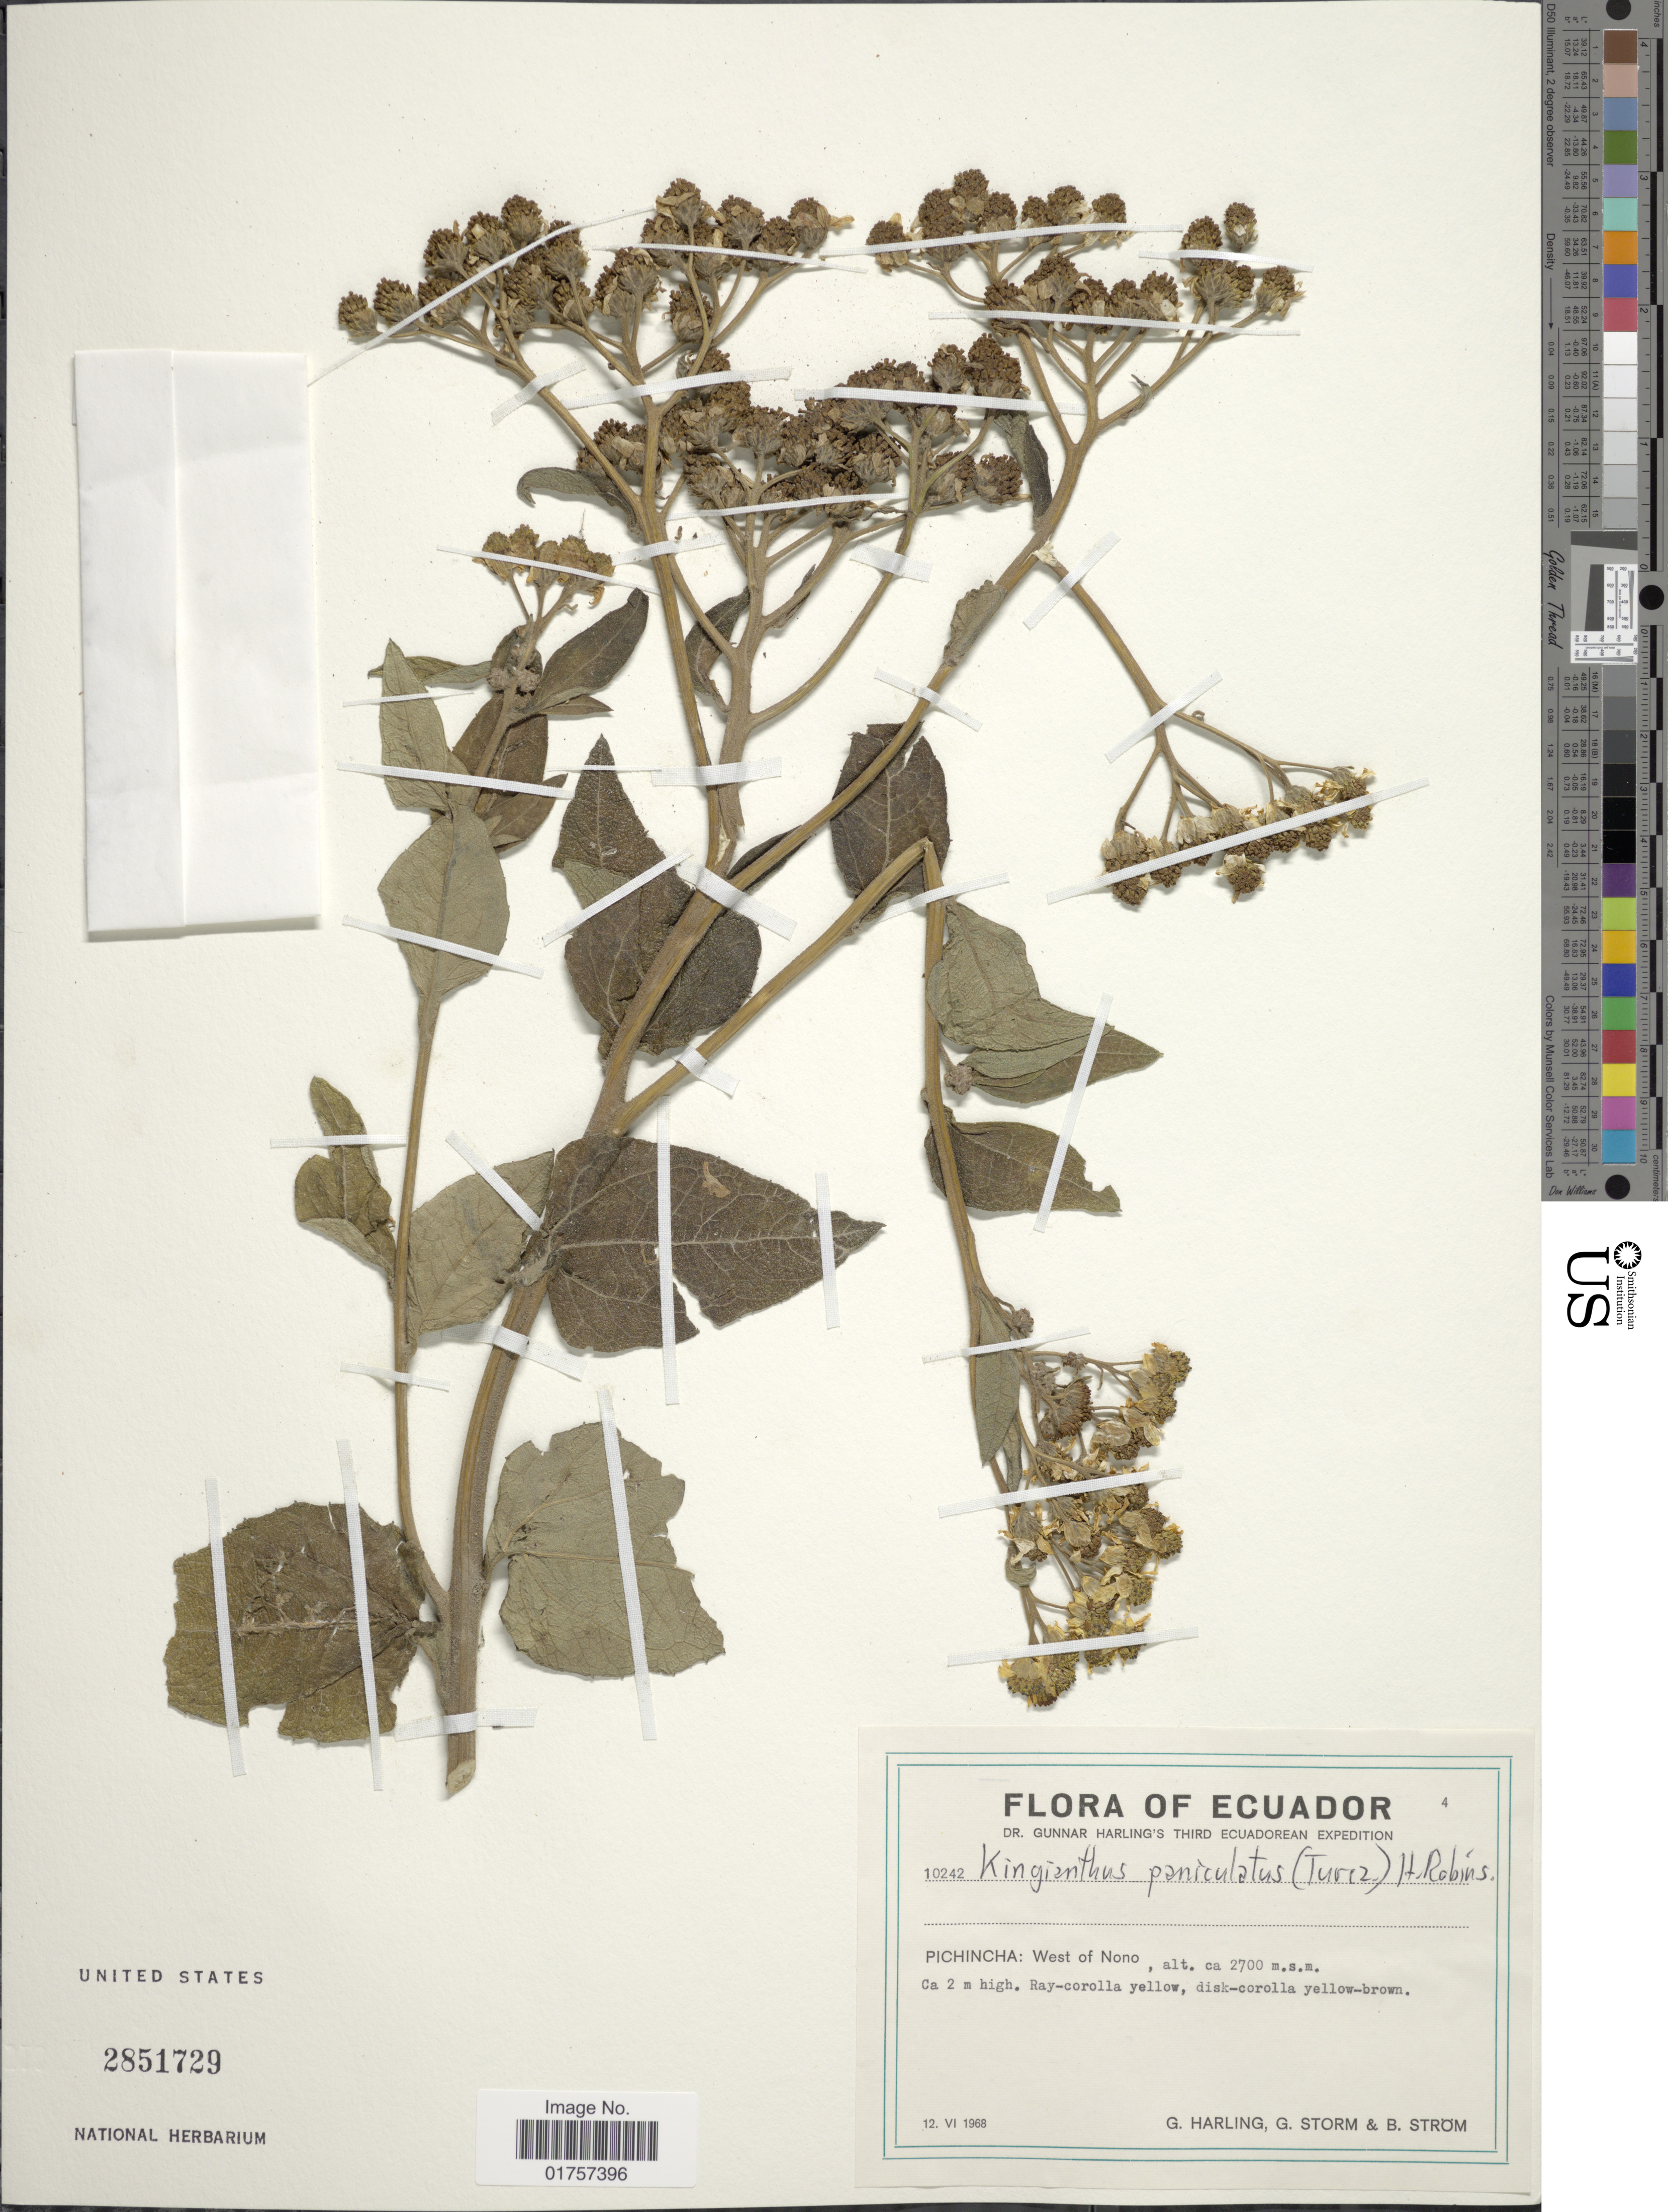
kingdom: Plantae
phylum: Tracheophyta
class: Magnoliopsida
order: Asterales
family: Asteraceae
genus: Kingianthus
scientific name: Kingianthus paniculatus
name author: (Turcz.) H. Rob.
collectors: G. Harling, G. Storm & B. Ström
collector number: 10242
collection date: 1968-06-12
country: Ecuador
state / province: Pichincha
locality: West of Nono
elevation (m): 2700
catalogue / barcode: US 2851729